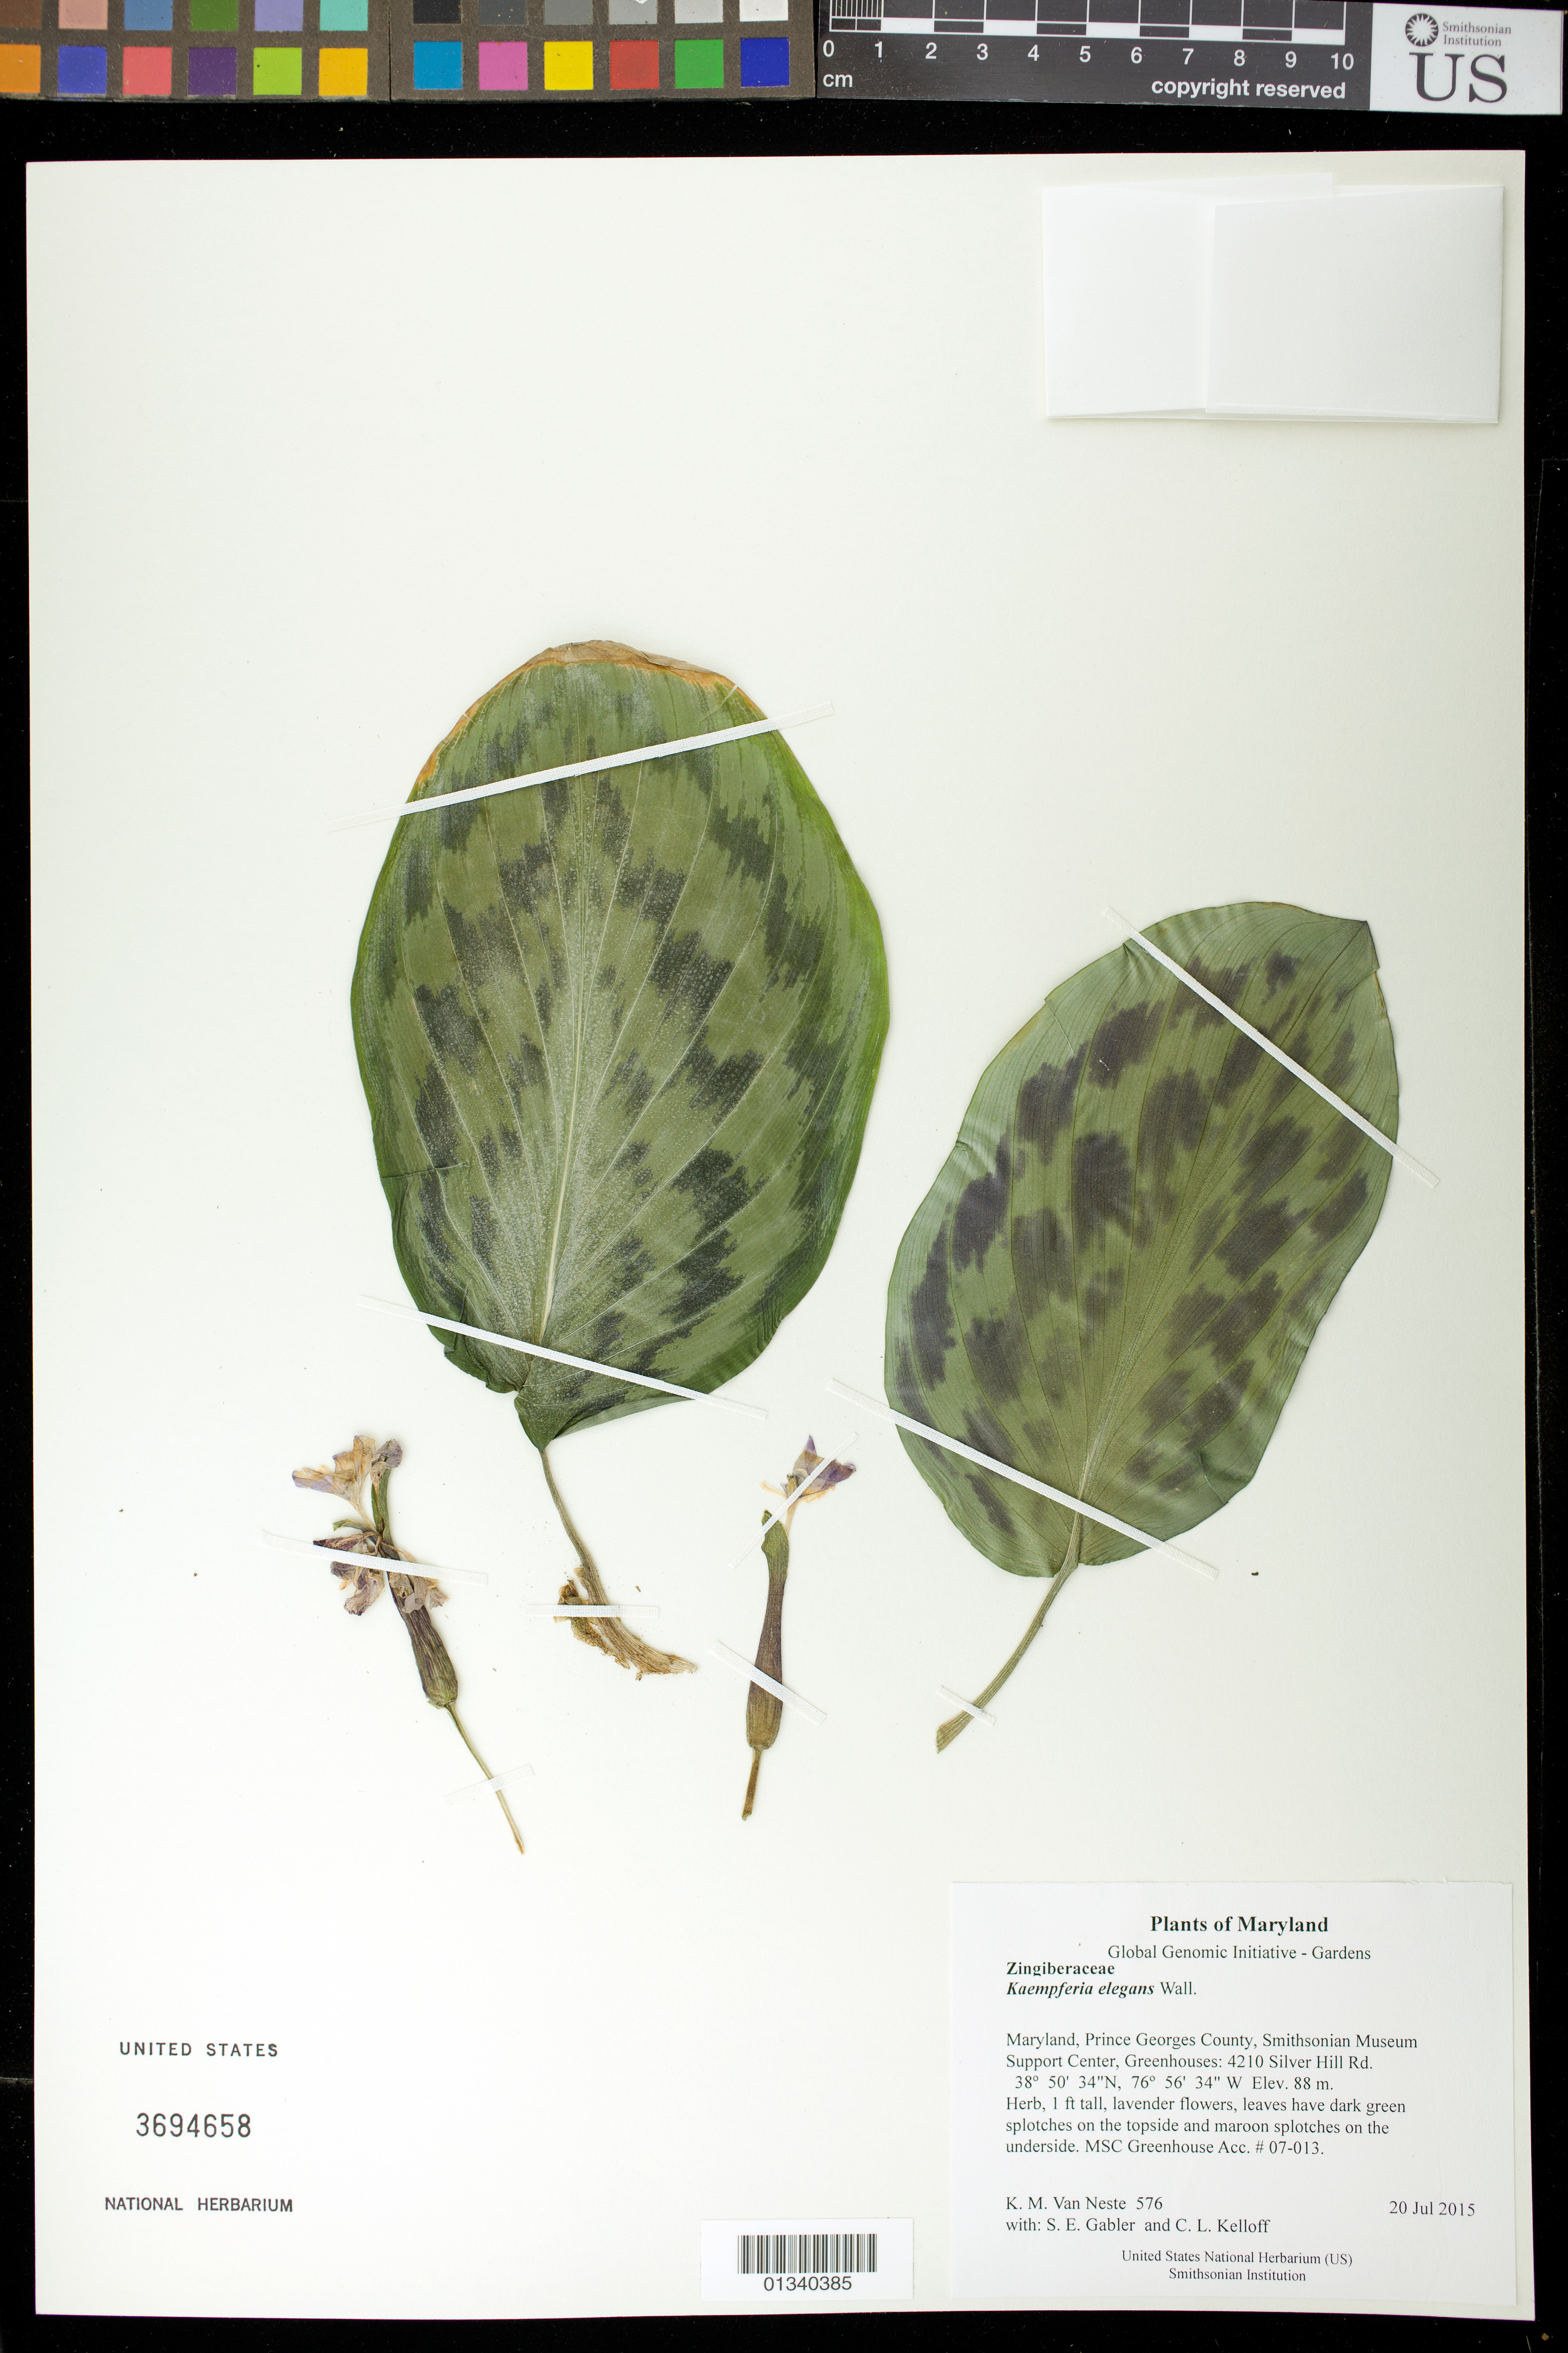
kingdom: Plantae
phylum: Tracheophyta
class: Liliopsida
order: Zingiberales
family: Zingiberaceae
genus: Kaempferia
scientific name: Kaempferia elegans 'Shazam'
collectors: K. M. Van Neste, S. E. Gabler & C. L. Kelloff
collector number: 576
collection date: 2015-07-20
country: United States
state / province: Maryland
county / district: Prince George's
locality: Smithsonian Museum Support Center, Greenhouses: 4210 Silver Hill Rd, Suitland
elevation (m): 88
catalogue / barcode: US 3694658